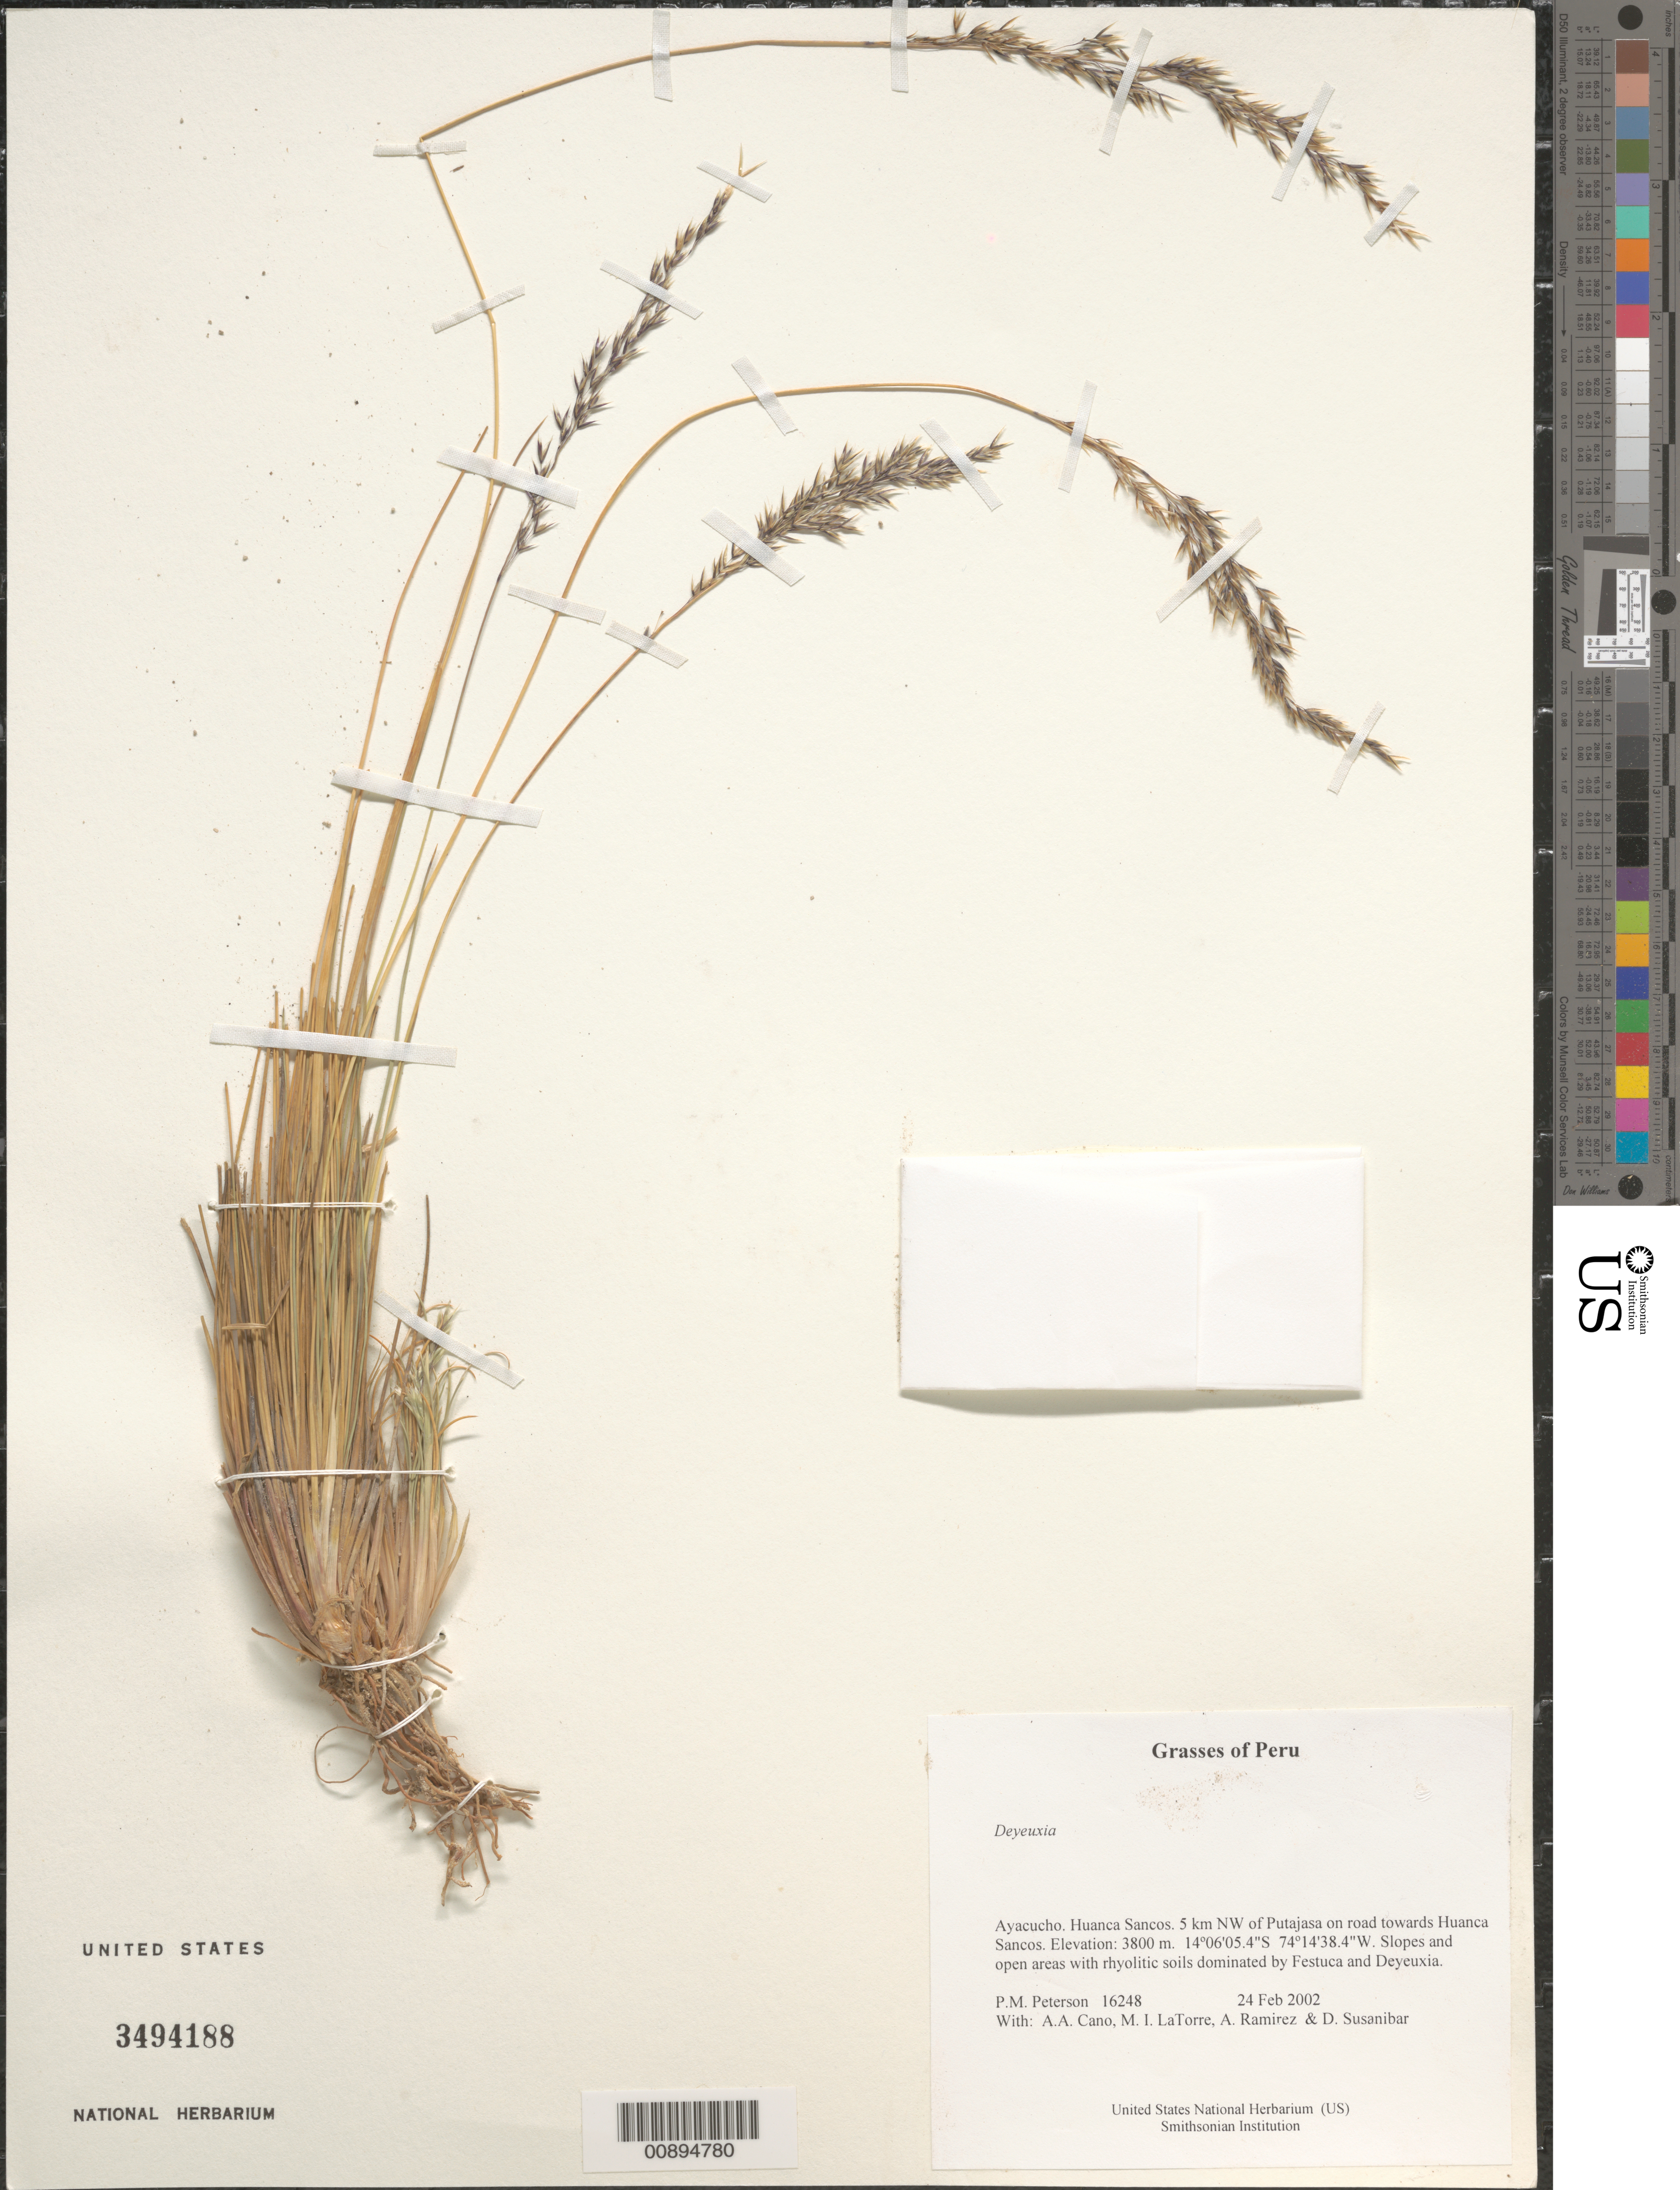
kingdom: Plantae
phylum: Tracheophyta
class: Liliopsida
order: Poales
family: Poaceae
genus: Calamagrostis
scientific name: Calamagrostis sp.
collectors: P. M. Peterson, A. Cano, M. I. La Torre, A. Ramírez & D. Susanibar Cruz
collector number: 16248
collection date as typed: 24 Feb 2002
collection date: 2002-02-24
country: Peru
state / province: Ayacucho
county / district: Huanca Sancos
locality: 5 km NW of Putajasa on road towards Huanca Sancos.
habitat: Slopes and open areas with rhyolitic soils dominated by ~Festuca and Deyeuxia~.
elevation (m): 3800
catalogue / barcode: US 3494188